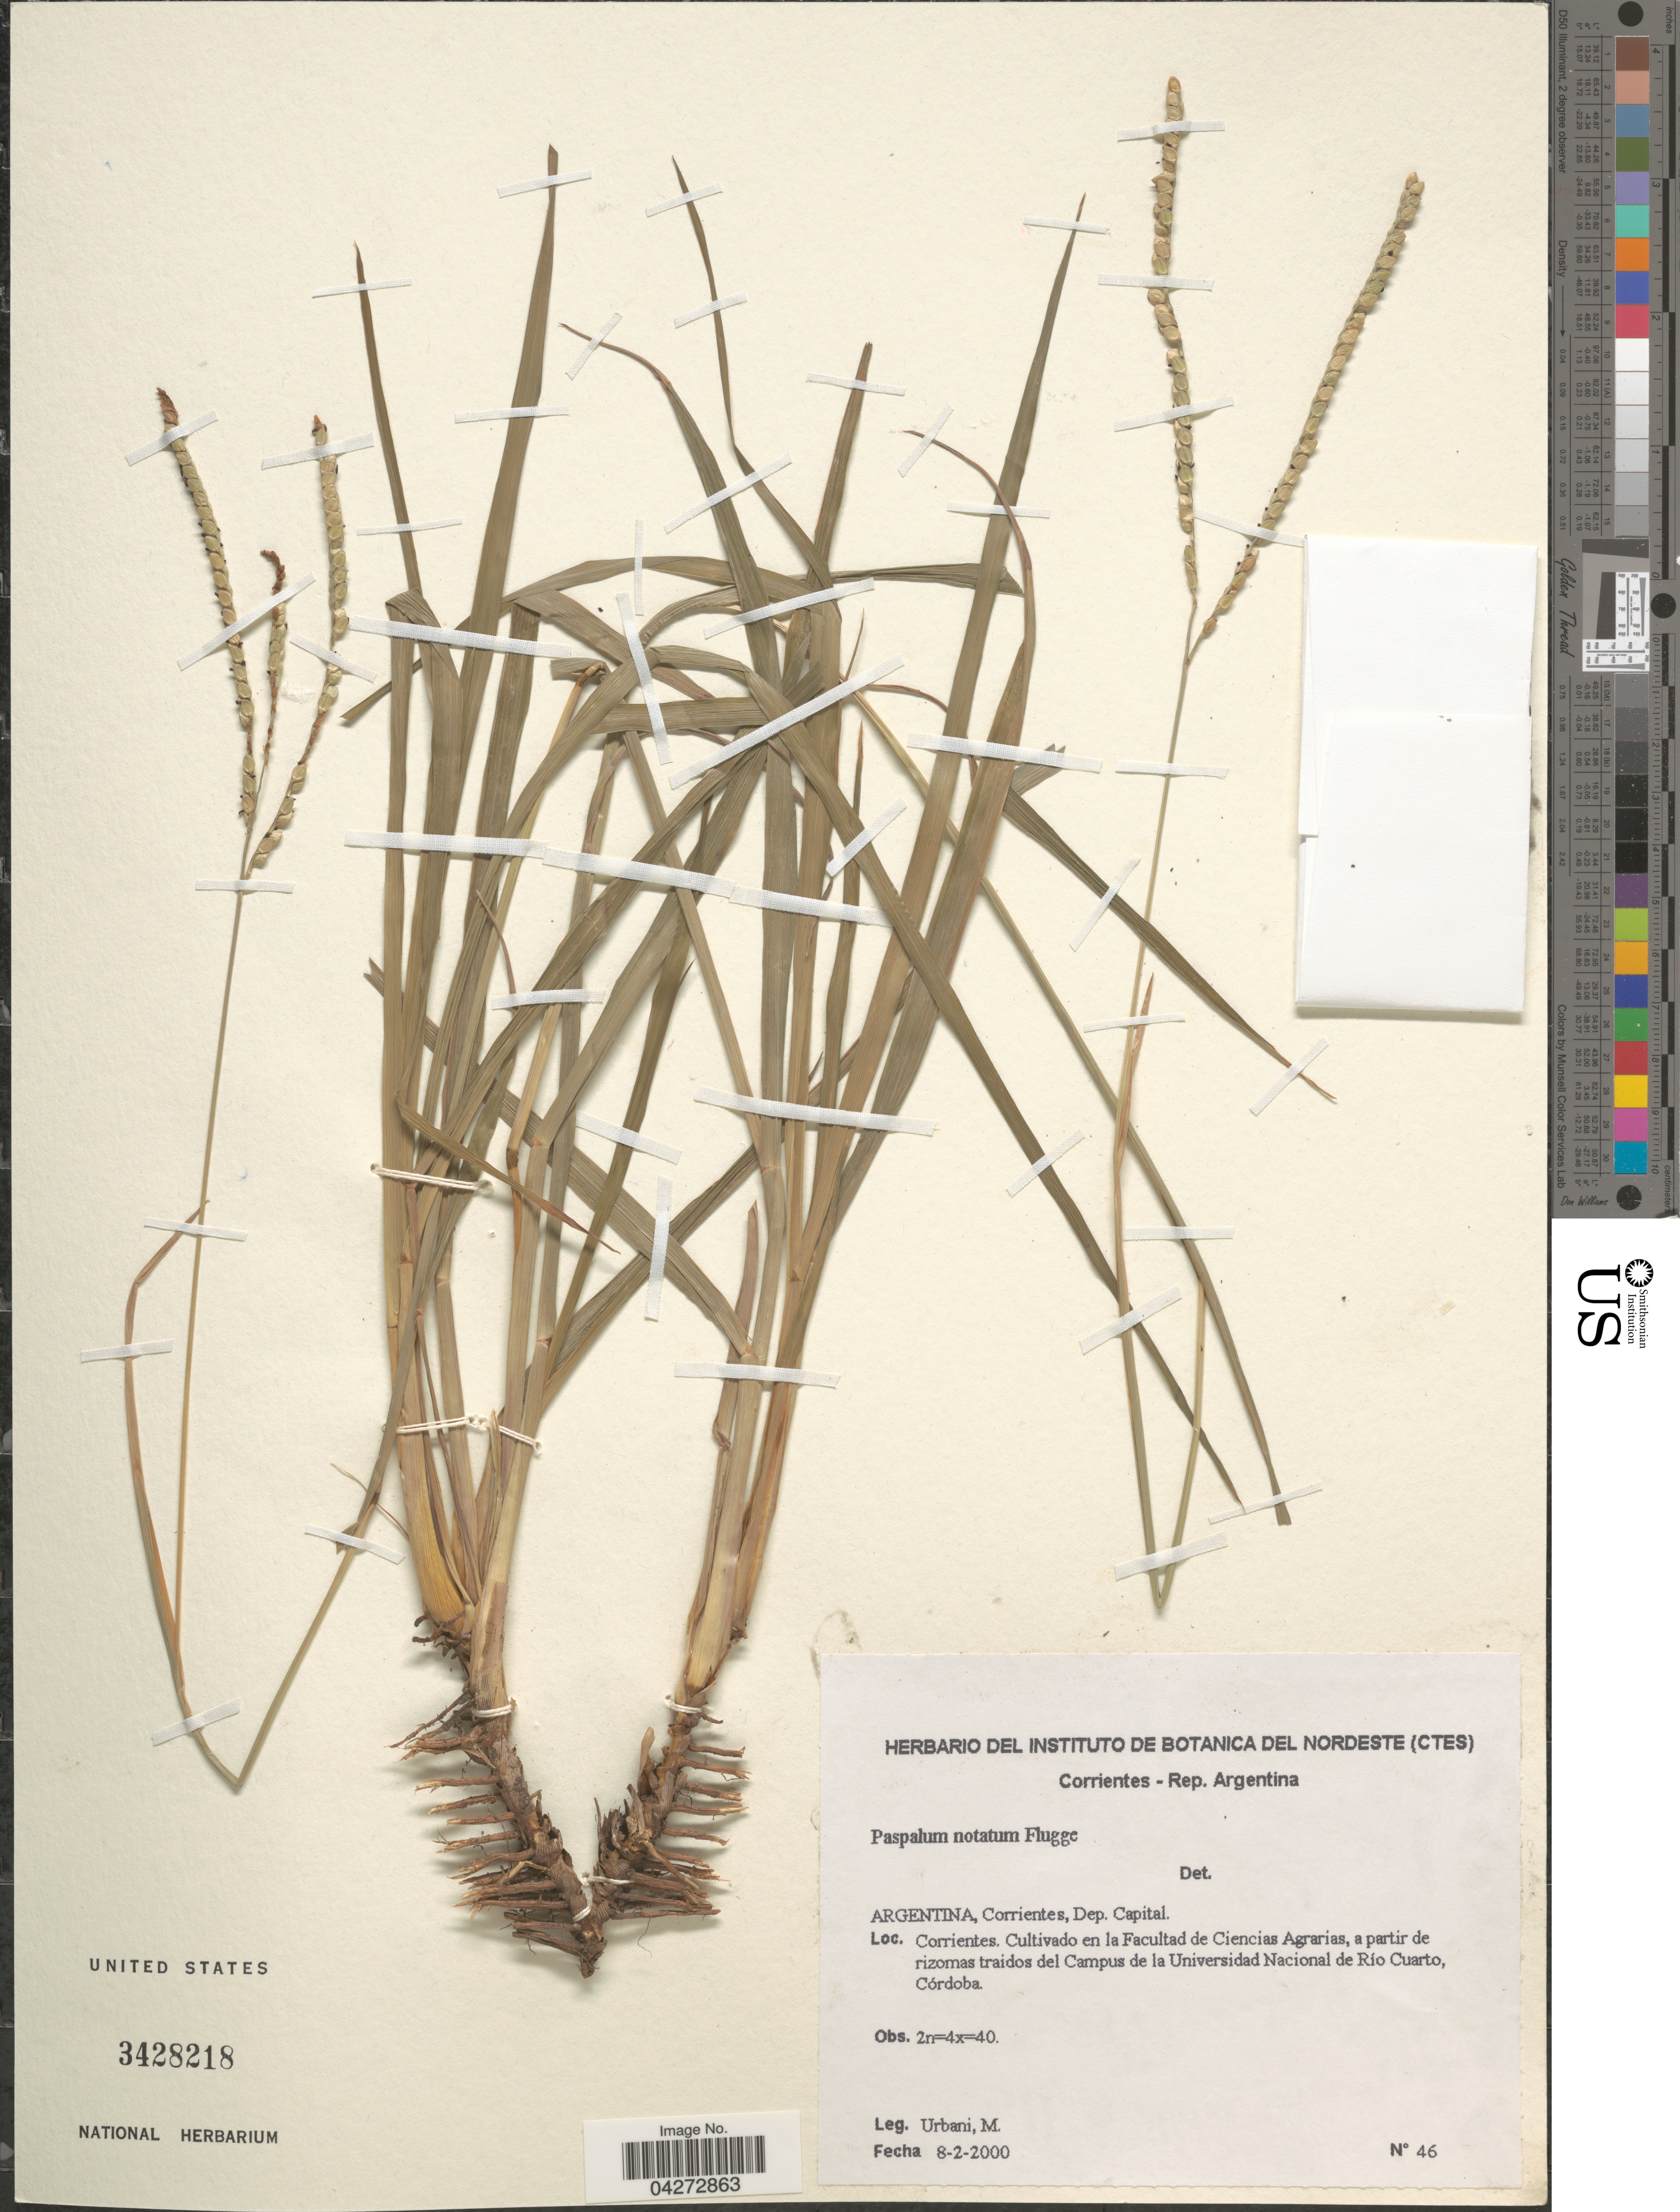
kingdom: Plantae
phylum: Tracheophyta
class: Liliopsida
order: Poales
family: Poaceae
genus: Paspalum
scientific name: Paspalum notatum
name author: Flüggé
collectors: M. Urbani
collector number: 46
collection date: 2000-02-08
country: Argentina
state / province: Cordoba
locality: En la Facultad de Ciencias Agrarias, a partir de rizomas traidos del Campus de la Universidad Nacional de Río Cuarto, Córdoba.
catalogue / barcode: US 3428218